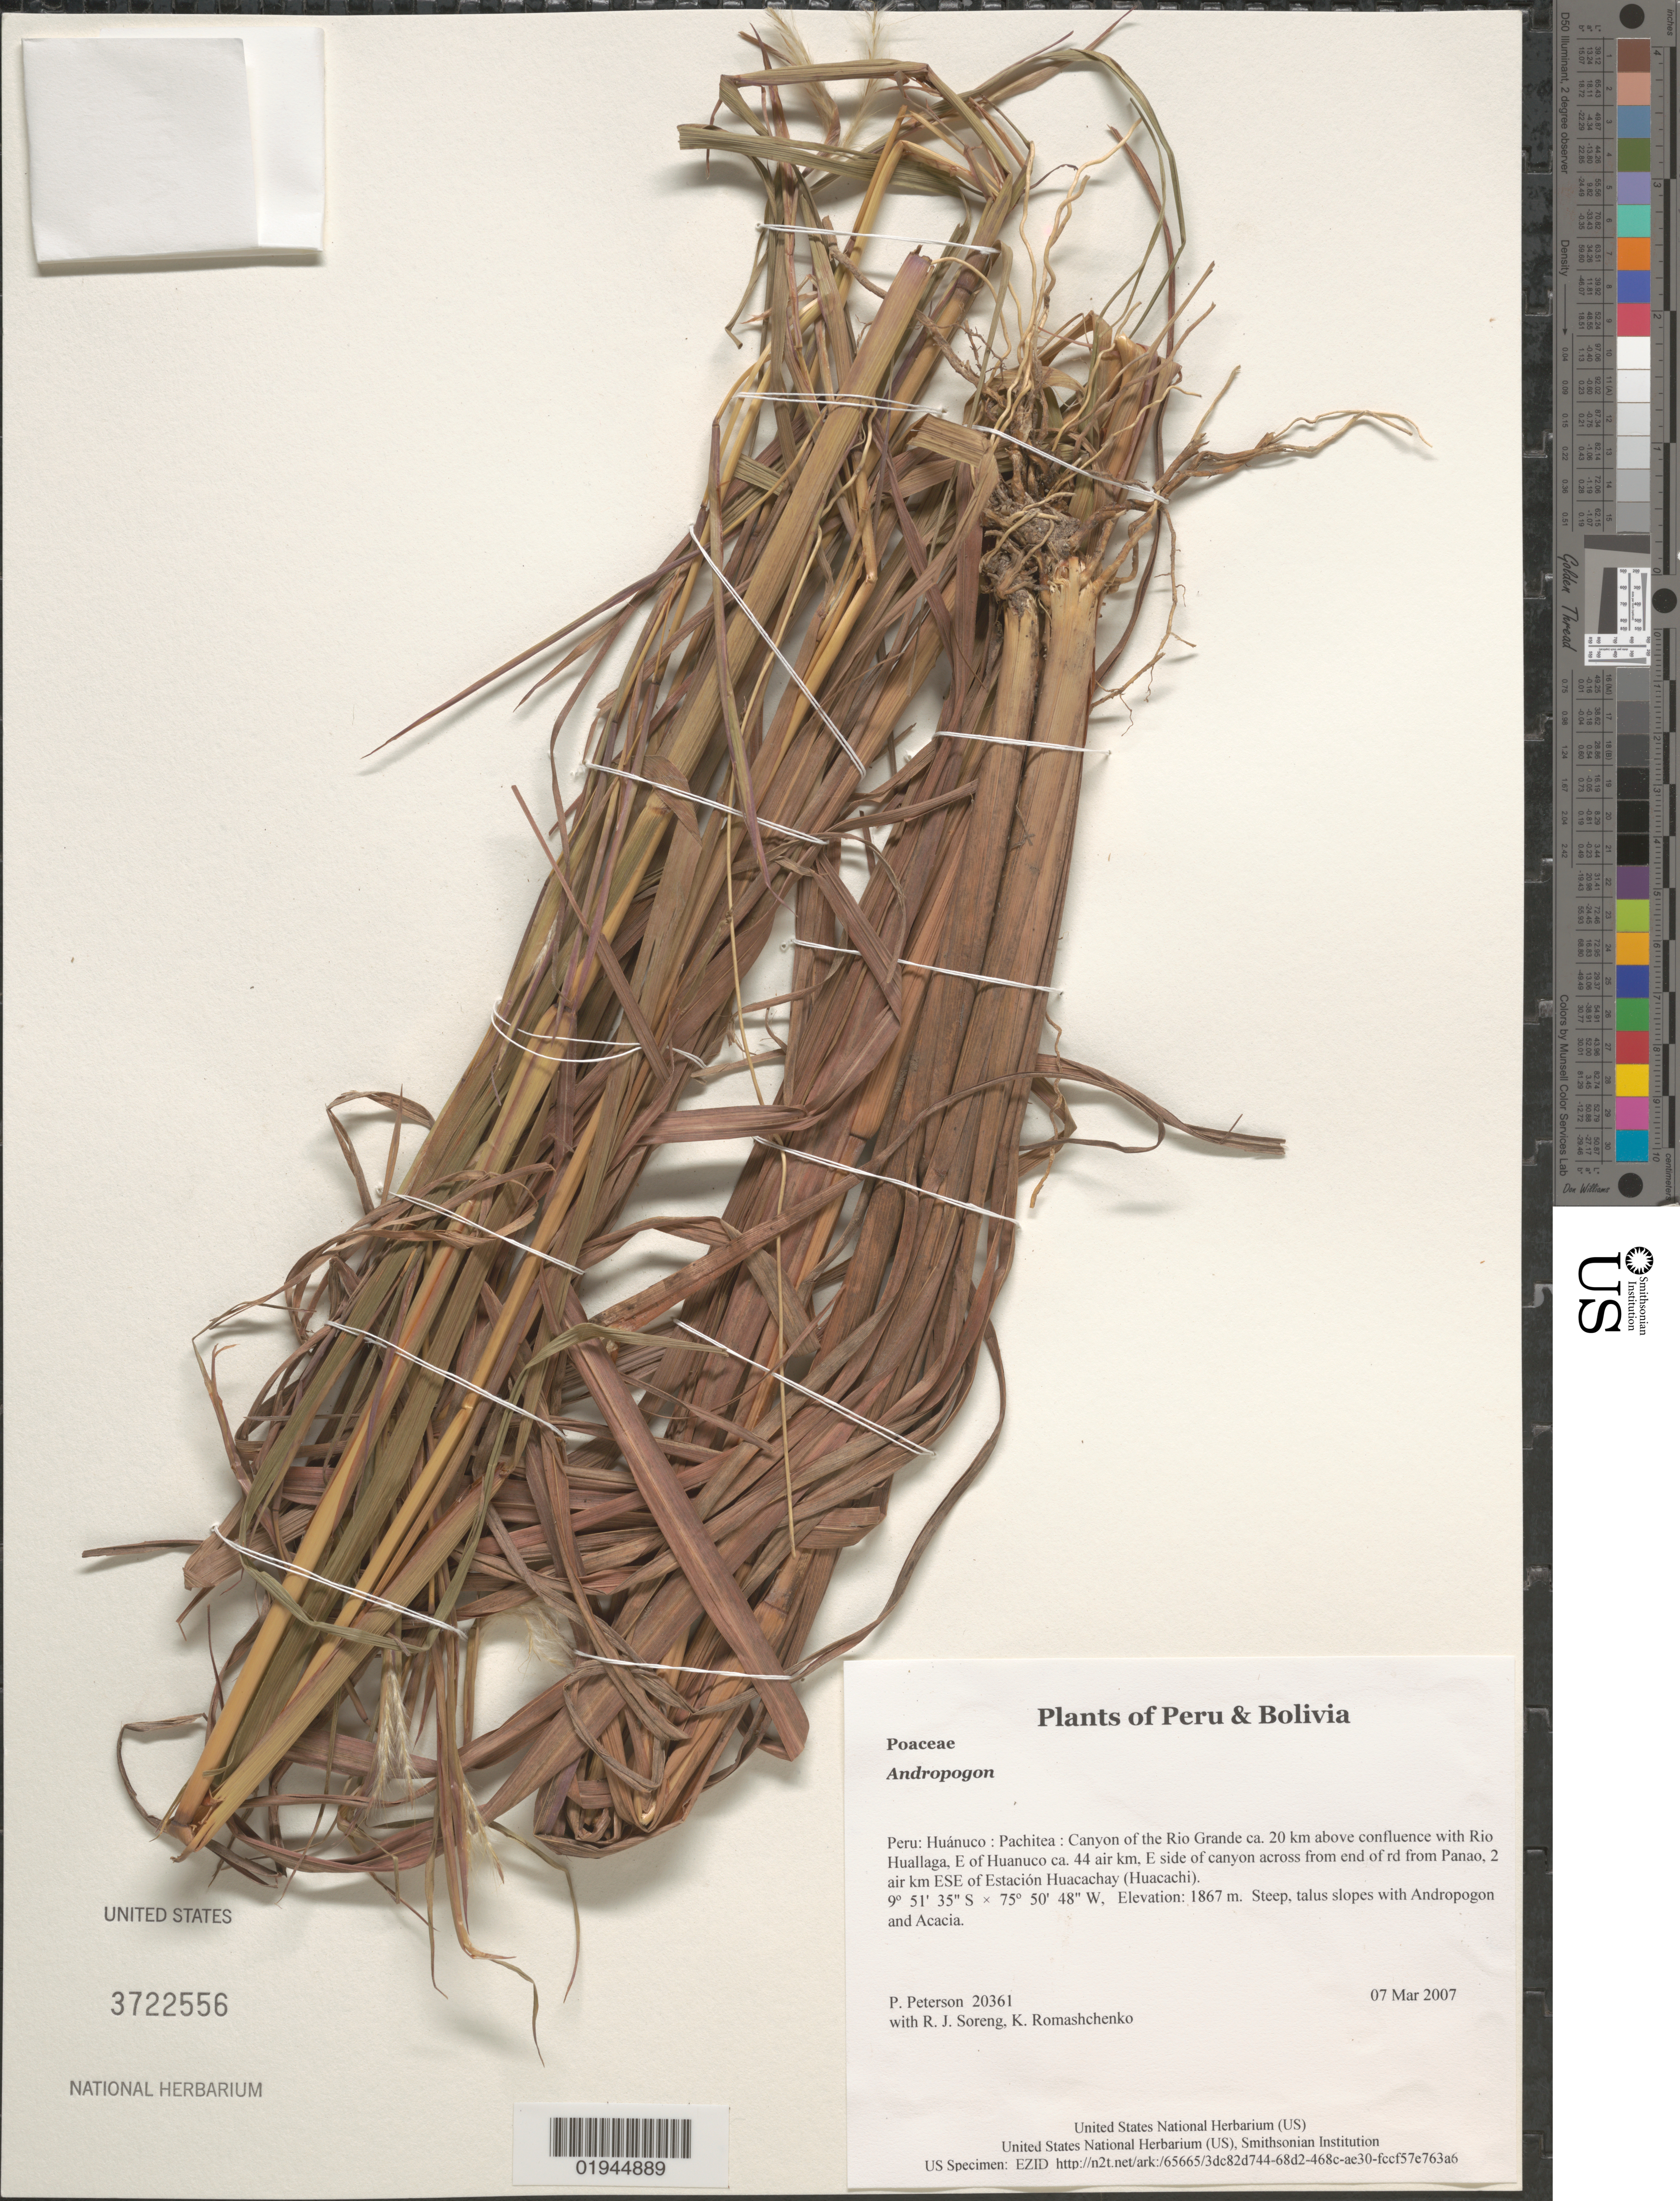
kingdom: Plantae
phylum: Tracheophyta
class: Liliopsida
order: Poales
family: Poaceae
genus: Andropogon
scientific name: Andropogon sp.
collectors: P. M. Peterson, R. J. Soreng & K. Romashchenko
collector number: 20361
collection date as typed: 07 Mar 2007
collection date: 2007-03-07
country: Peru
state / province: Huánuco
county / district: Pachitea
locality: Canyon of the Rio Grande ca. 20 km above confluence with Rio Huallaga, E of Huanuco ca. 44 air km, E side of canyon across from end of rd from Panao, 2 air km ESE of Estación Huacachay (Huacachi)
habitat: Steep, talus slopes with Andropogon and Acacia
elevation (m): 1867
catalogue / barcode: US 3722556